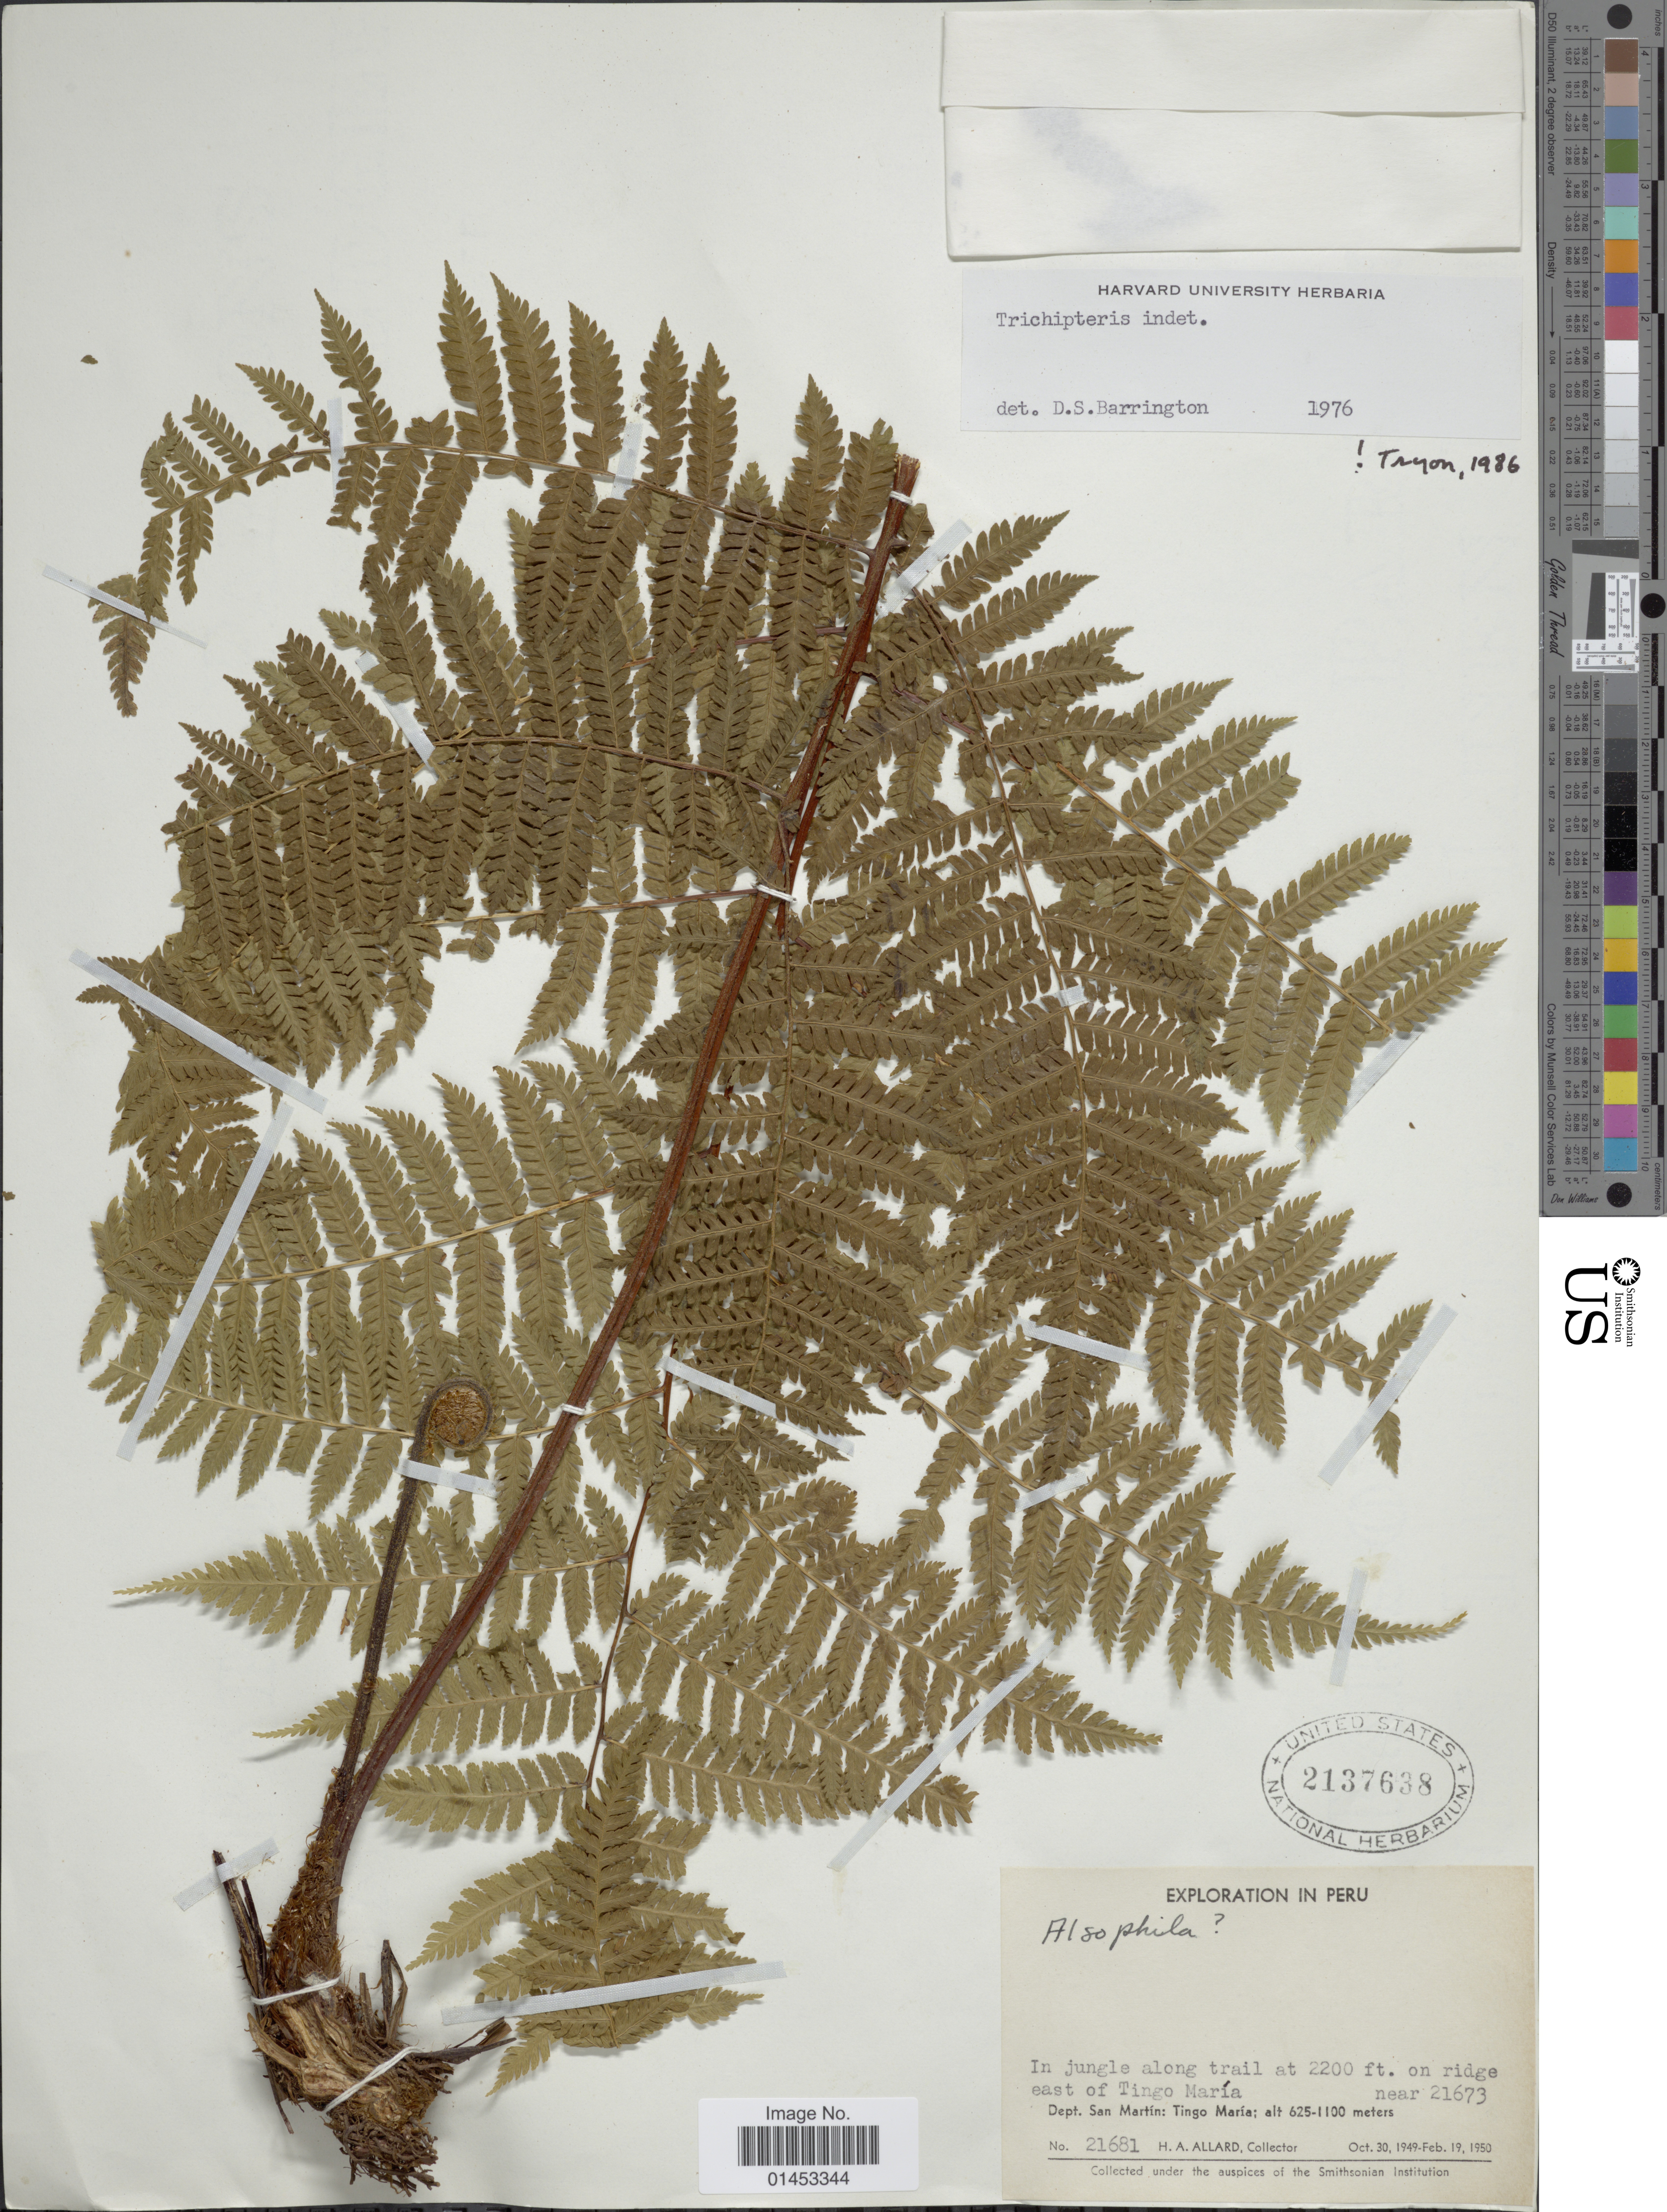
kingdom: Plantae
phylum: Tracheophyta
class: Polypodiopsida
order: Cyatheales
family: Cyatheaceae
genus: Cyathea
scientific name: Cyathea sp.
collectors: H. A. Allard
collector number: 21681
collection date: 1949-10-30/1950-02-19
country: Peru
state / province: San Martín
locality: In jungle along trail, on ridge east of Tingo Maria, dept. San Martin Tingo Maria, near 21673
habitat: in jungle on trail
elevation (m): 671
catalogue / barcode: US 2137638